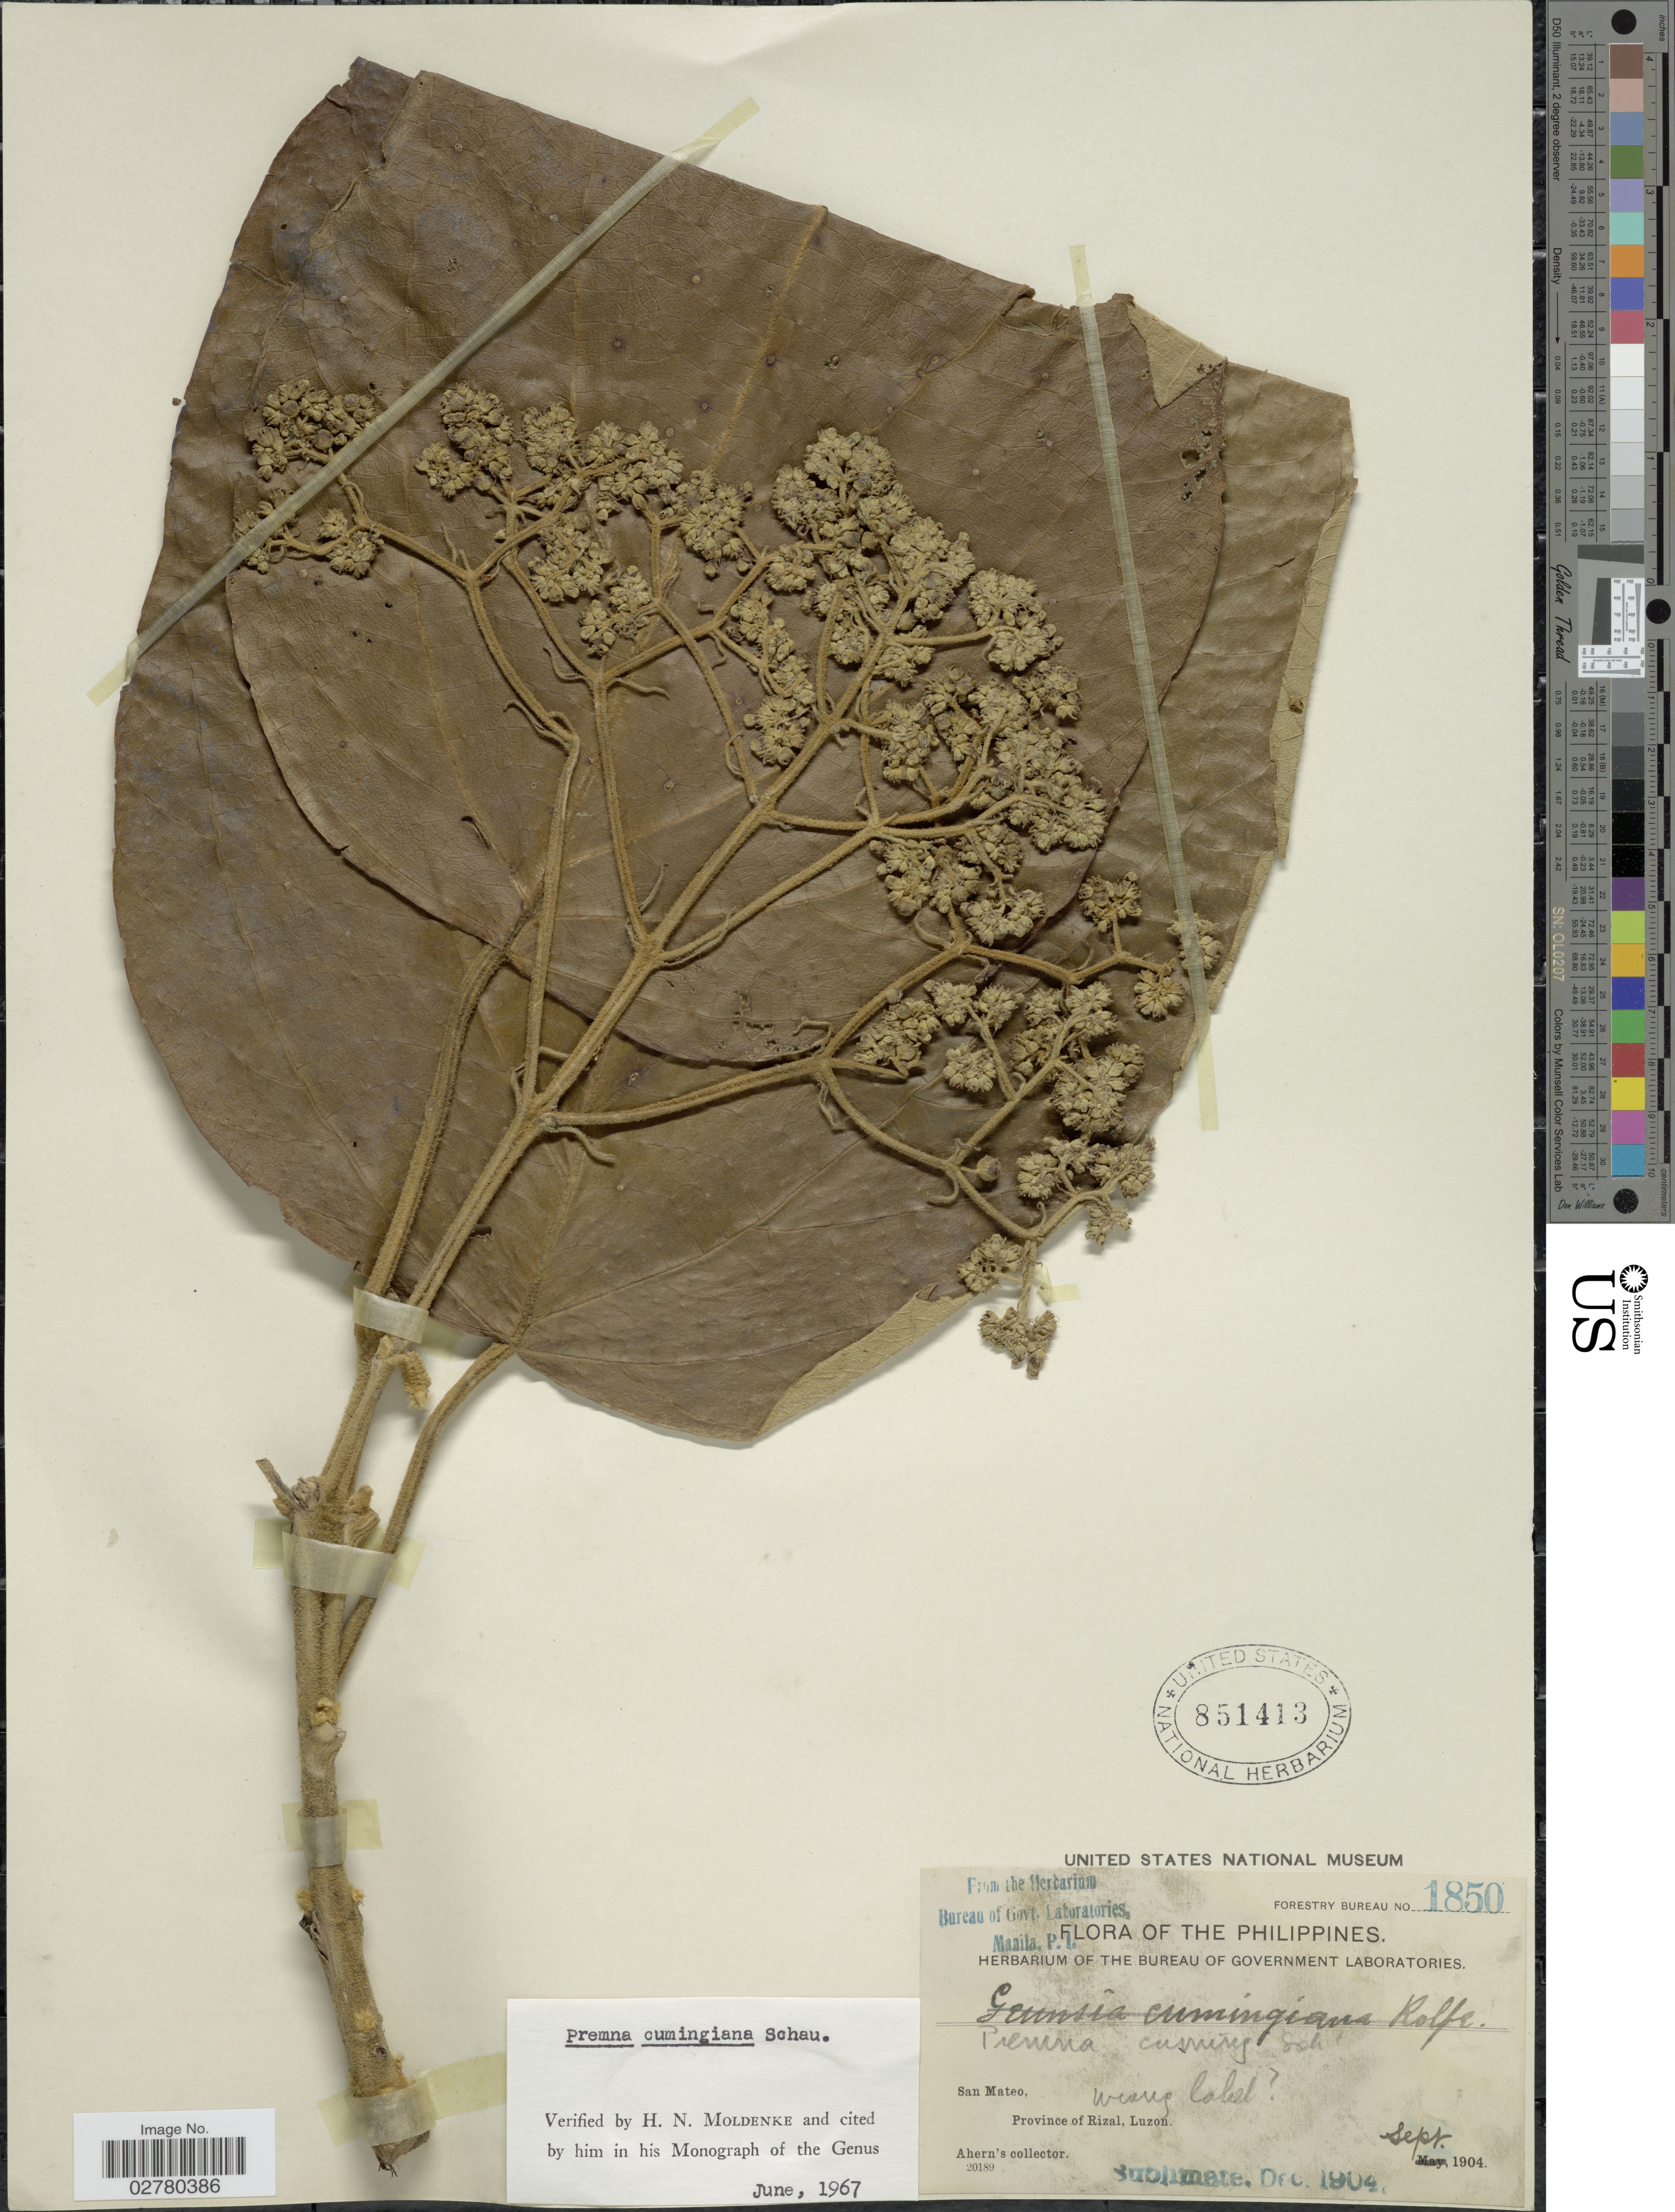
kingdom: Plantae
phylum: Tracheophyta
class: Magnoliopsida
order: Lamiales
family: Lamiaceae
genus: Premna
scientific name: Premna cumingiana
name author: Schauer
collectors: Ahern's collector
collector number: Forestry Bureau 1850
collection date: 1904-09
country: Philippines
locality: San Mateo, Province of Rizal, Luzon.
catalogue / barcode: US 851413